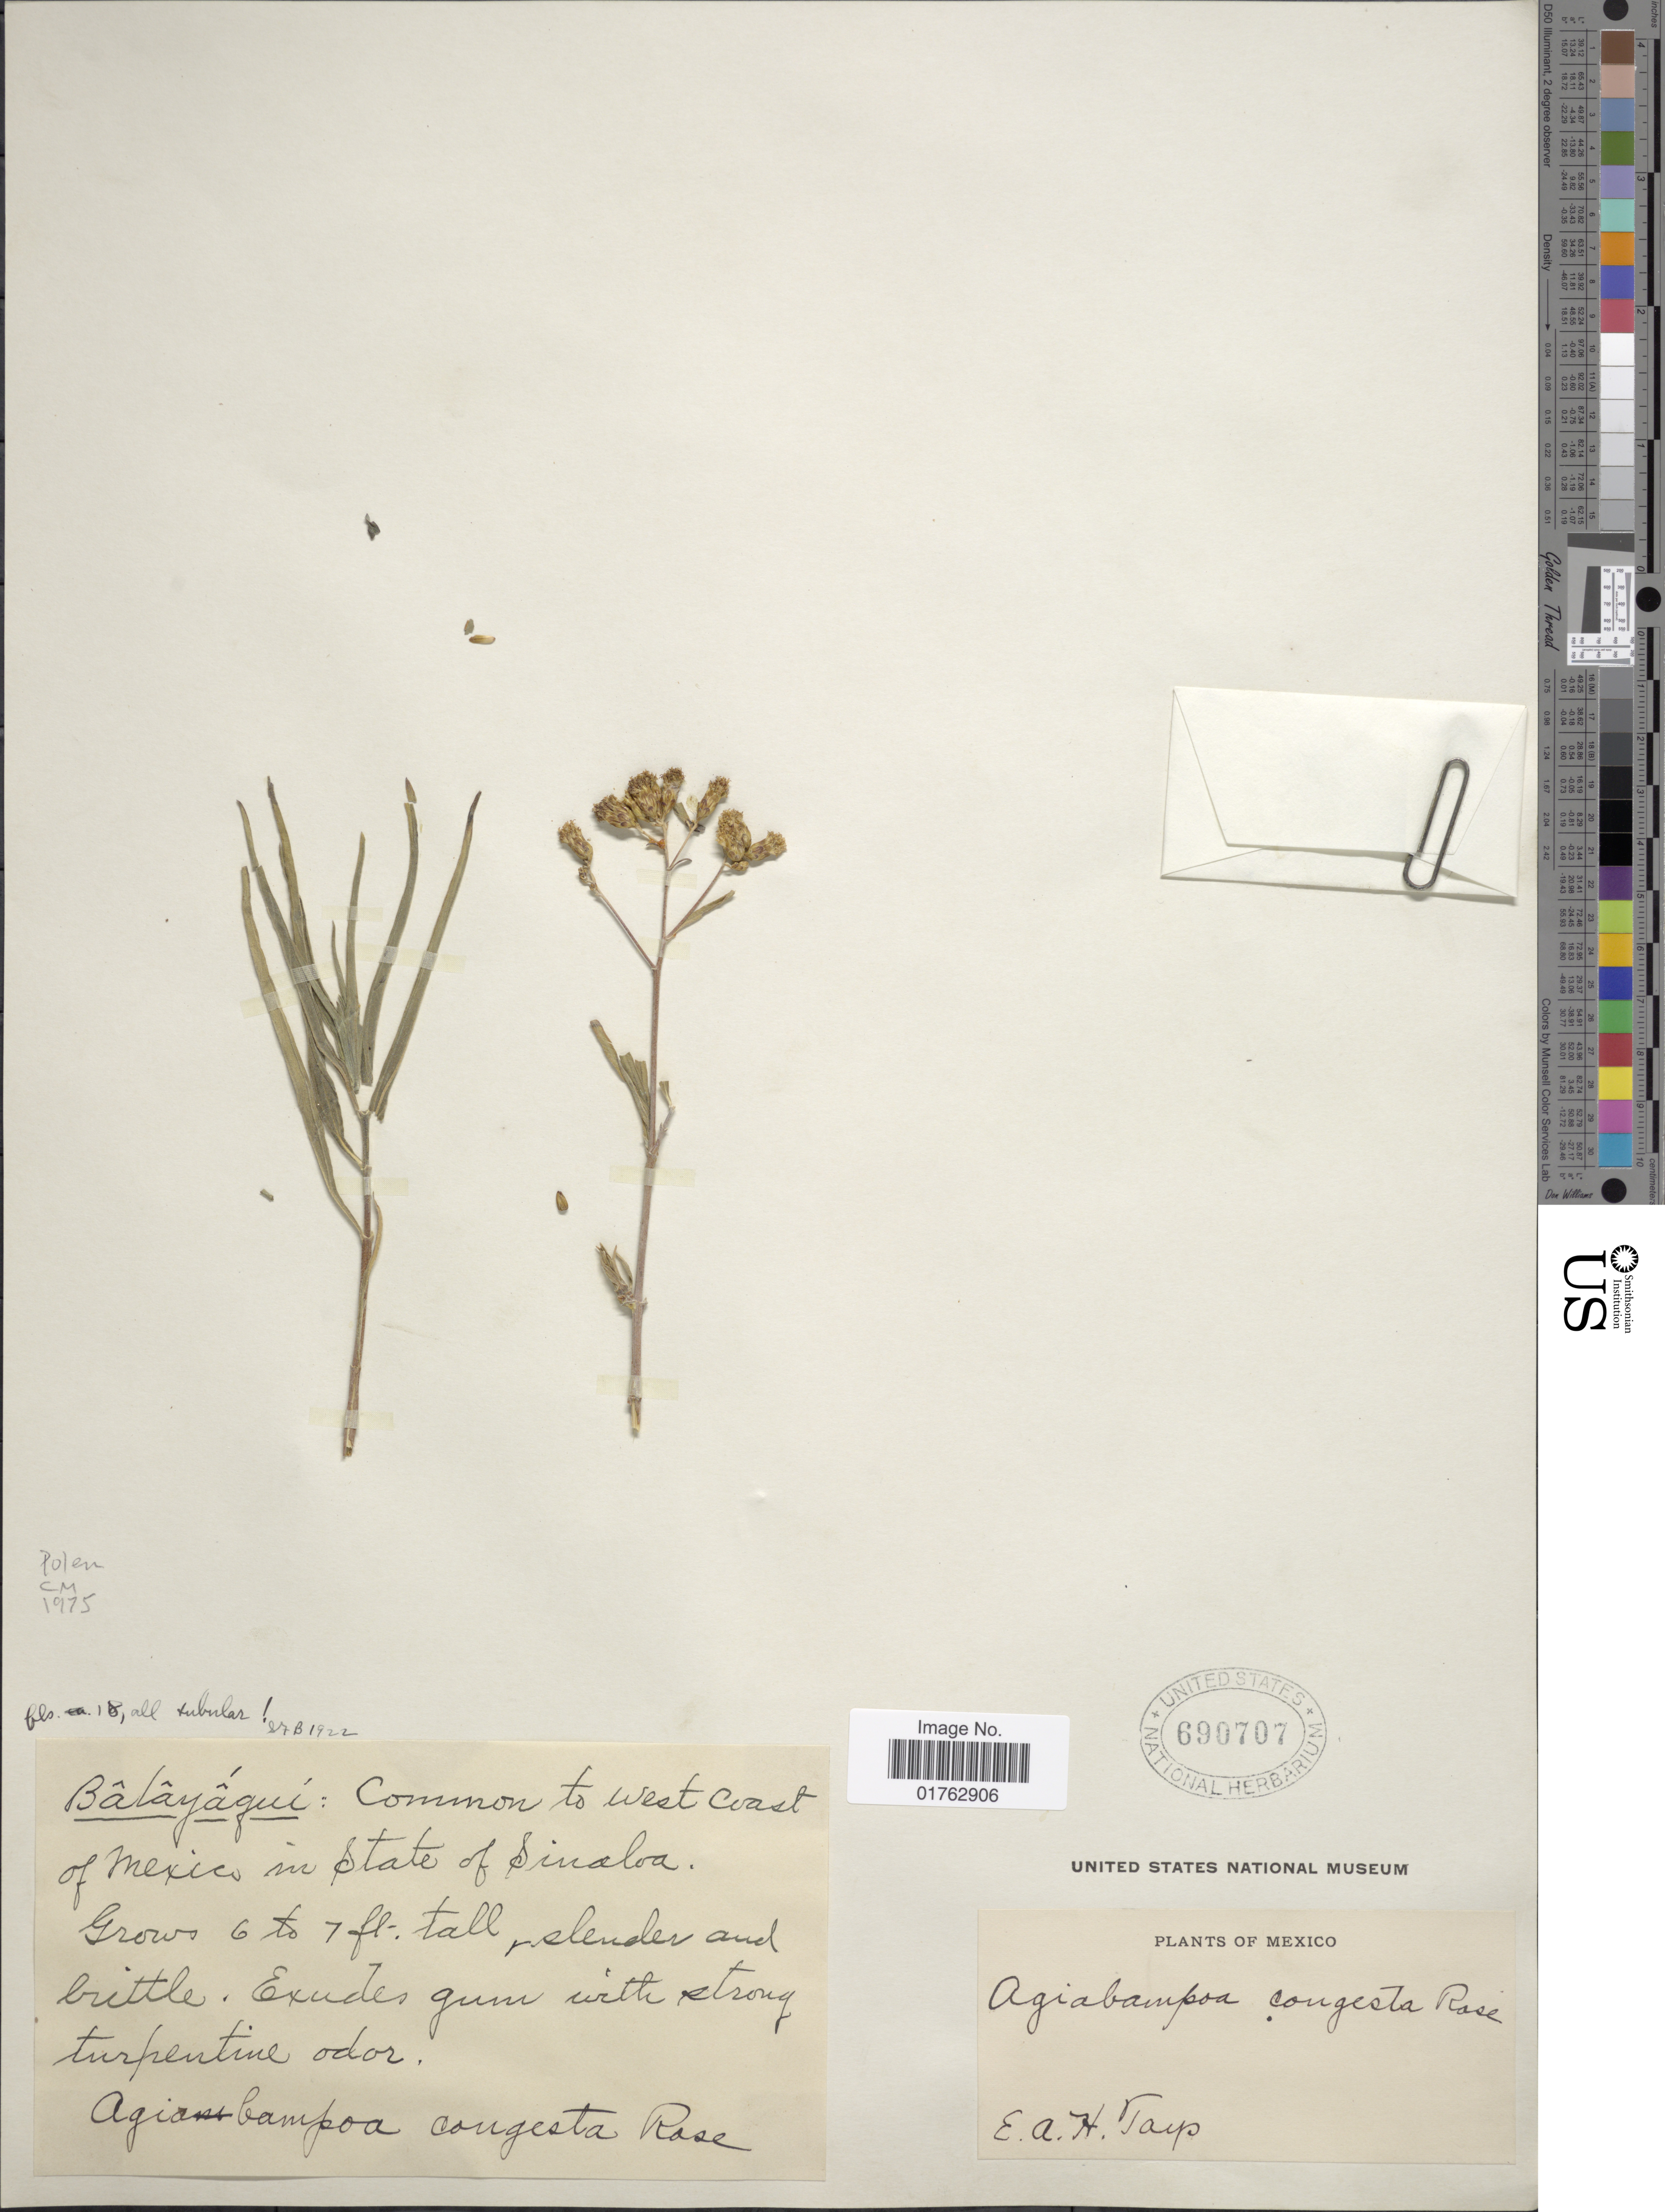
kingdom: Plantae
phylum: Tracheophyta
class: Magnoliopsida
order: Asterales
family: Asteraceae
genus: Agiabampoa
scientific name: Agiabampoa congesta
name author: Rose ex O. Hoffm.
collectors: E. Tays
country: Mexico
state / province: Sinaloa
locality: Common to west coast of Mexico, in state of Sinaloa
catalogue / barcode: US 690707